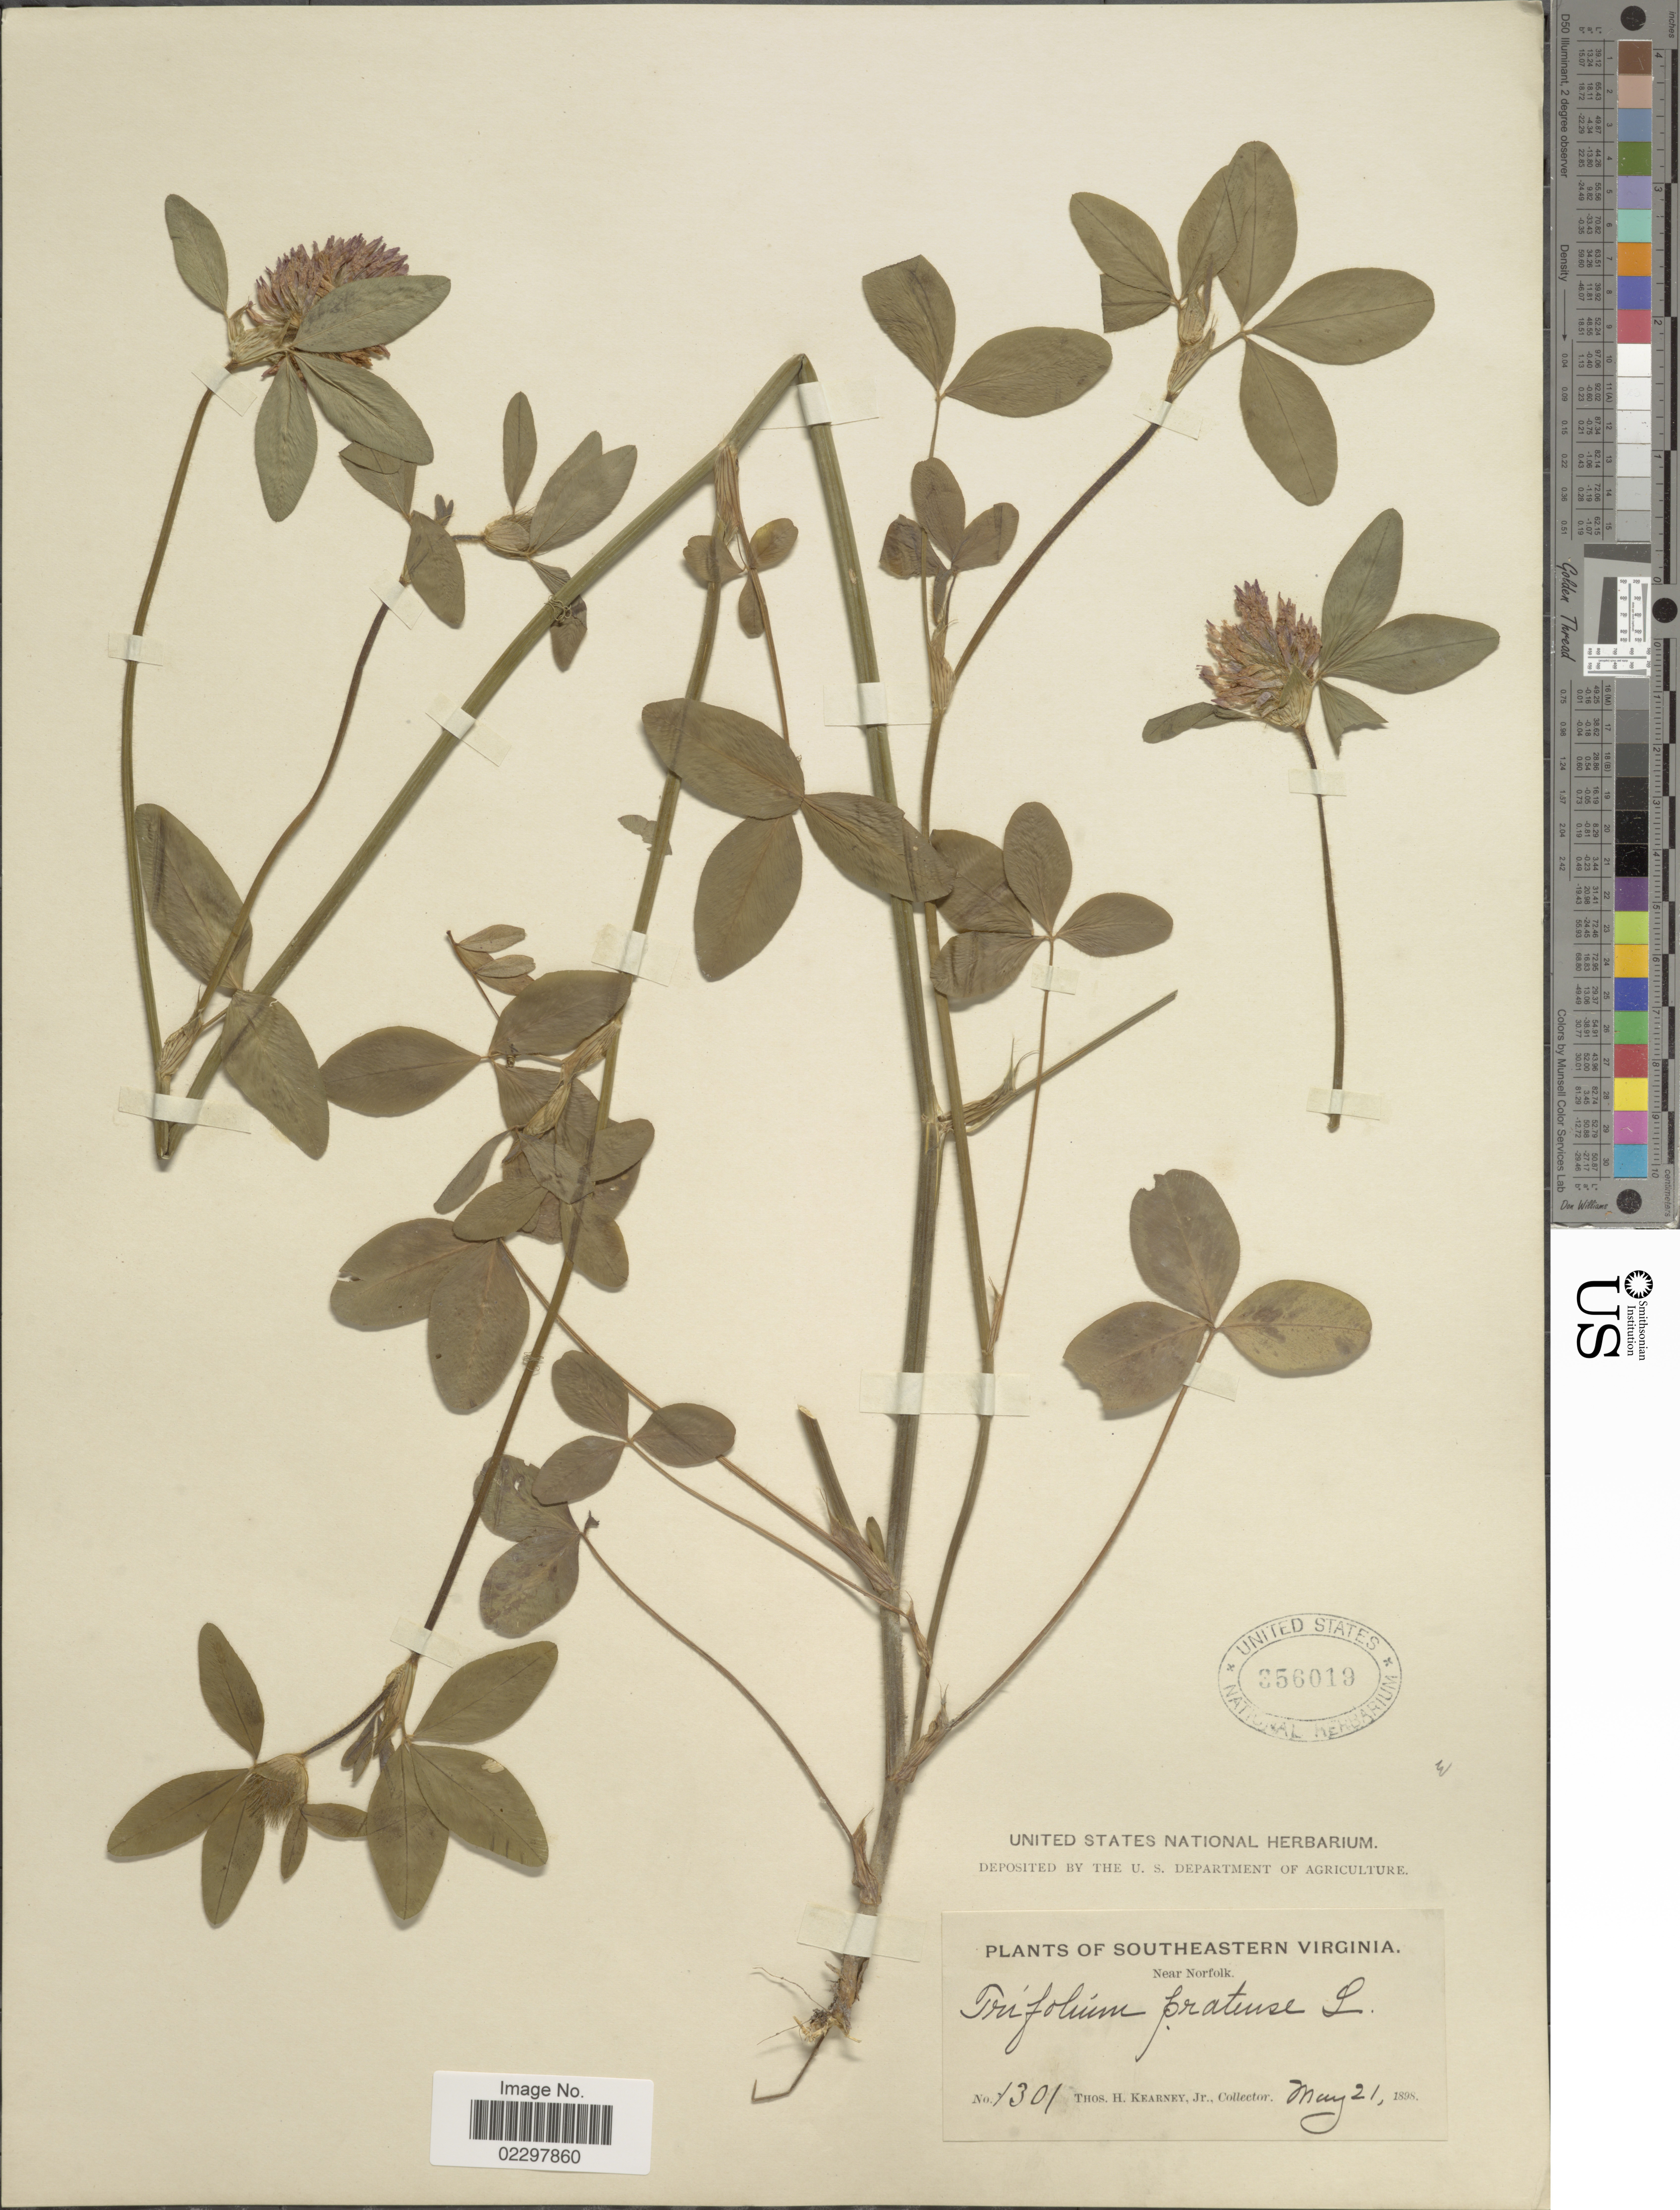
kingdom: Plantae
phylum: Tracheophyta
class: Magnoliopsida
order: Fabales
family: Fabaceae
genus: Trifolium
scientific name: Trifolium pratense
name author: L.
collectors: T. H. Kearney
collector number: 1301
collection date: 1898-05-21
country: United States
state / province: Virginia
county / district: City of Norfolk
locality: Southeastern Virginia, near Norfolk.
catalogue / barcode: US 356019